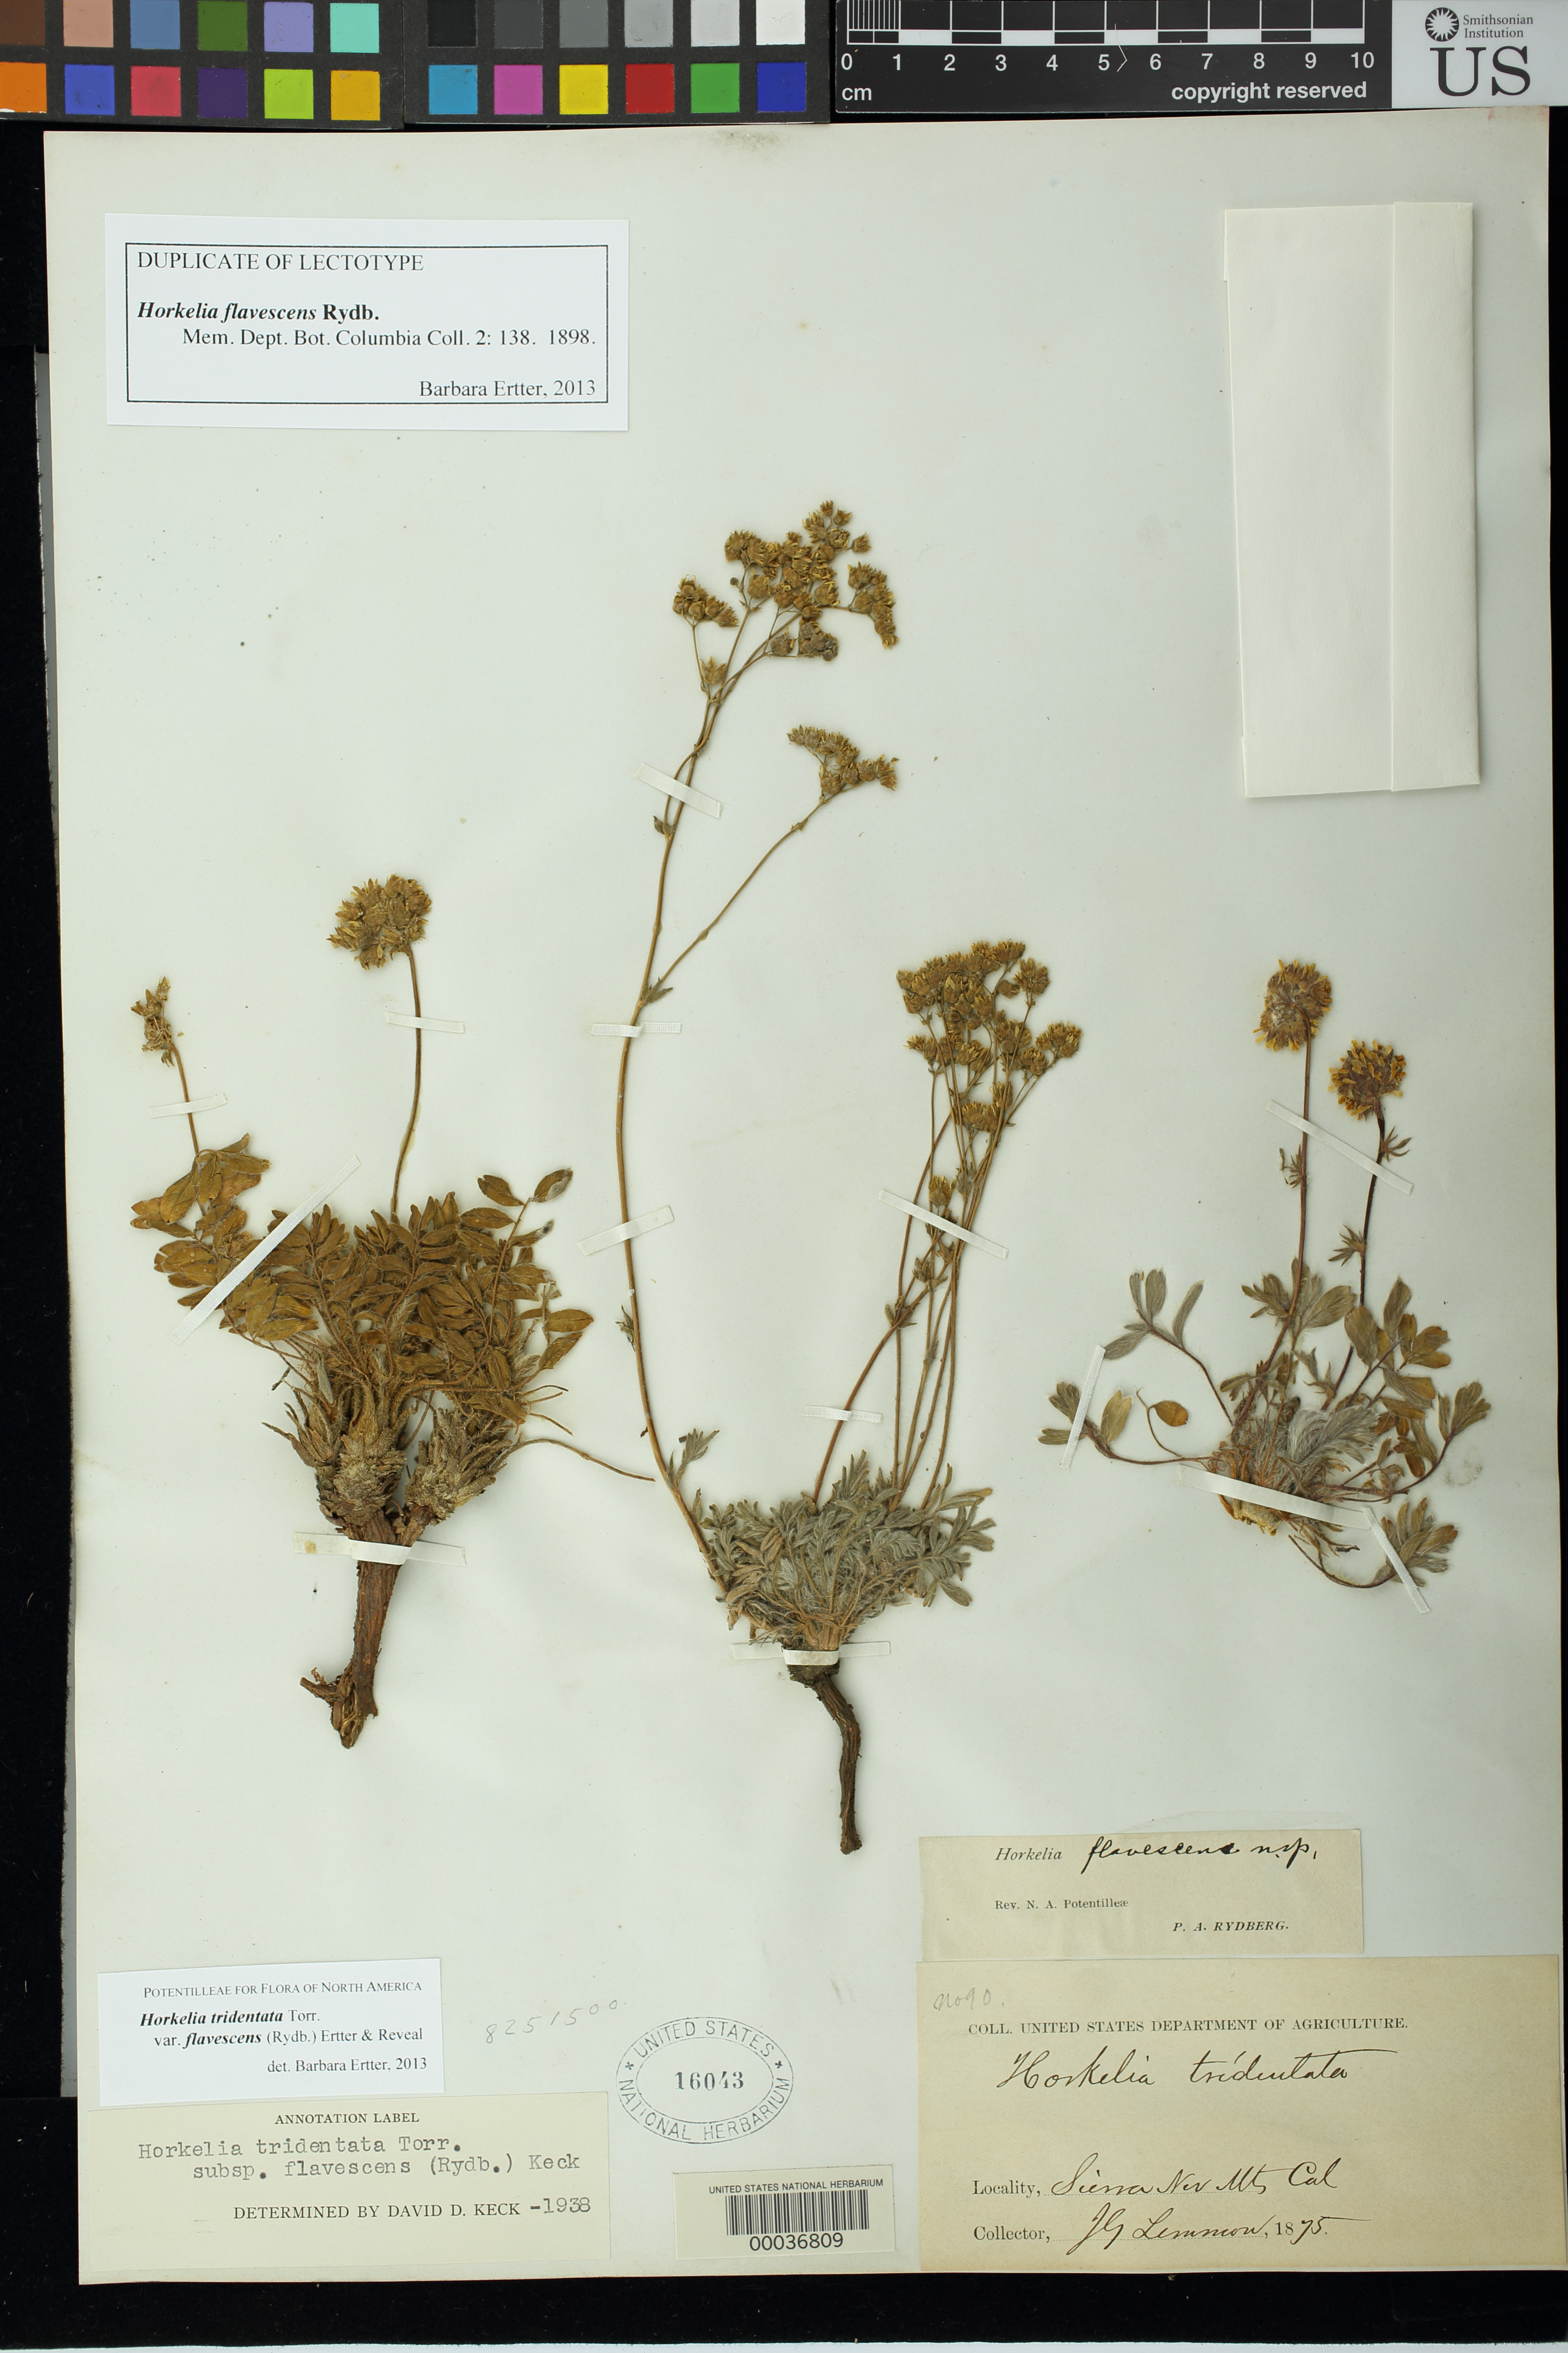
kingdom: Plantae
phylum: Tracheophyta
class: Magnoliopsida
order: Rosales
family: Rosaceae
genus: Horkelia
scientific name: Horkelia flavescens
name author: Rydb.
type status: Isotype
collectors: J. G. Lemmon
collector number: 90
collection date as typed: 1875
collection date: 1875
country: United States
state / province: California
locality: Sierra Nev. Mts.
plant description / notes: Annotated as "duplicate of lectotype" by B. Ertter (2013).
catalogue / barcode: US 16043